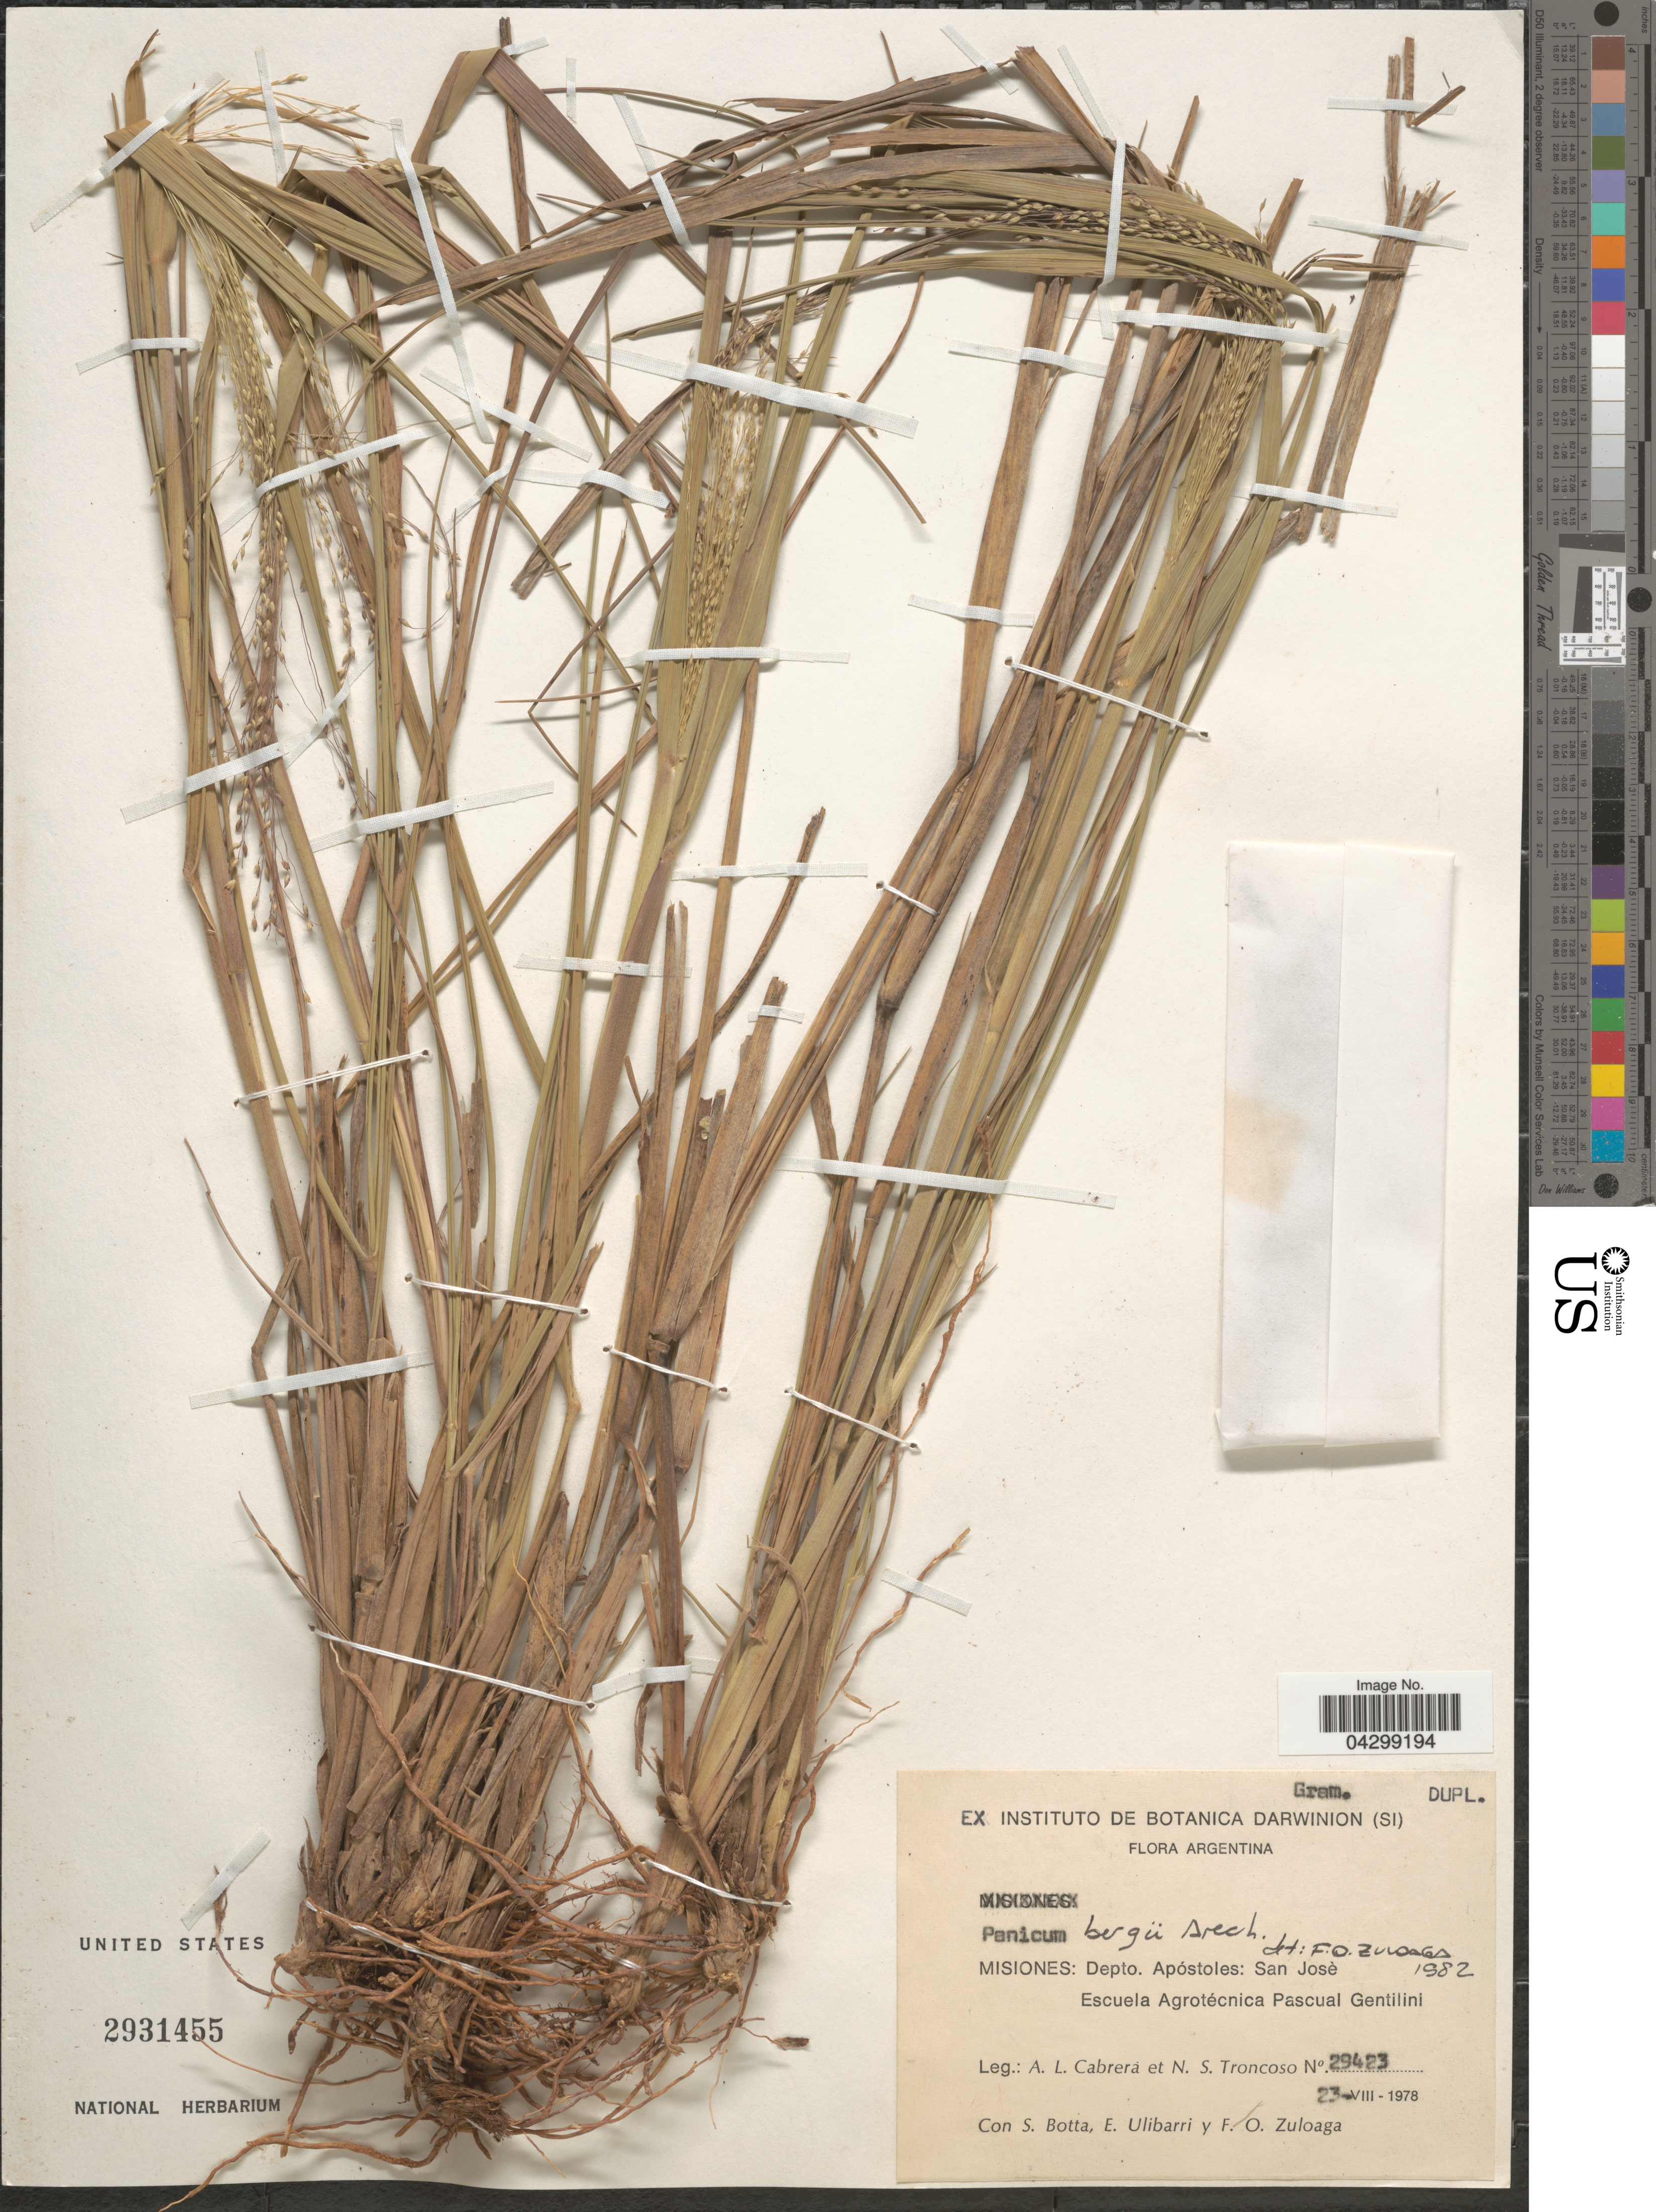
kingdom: Plantae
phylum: Tracheophyta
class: Liliopsida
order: Poales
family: Poaceae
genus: Panicum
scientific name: Panicum bergii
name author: Arechav.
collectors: A. L. Cabrera, N. Troncoso, S. Botta, E. Ulibarri & F. O. Zuloaga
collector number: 29423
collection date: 1978-08-23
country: Argentina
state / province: Misiones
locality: Depto. Apóstoles: San Josè Escuela Agrotécnica Pascual Gentilini.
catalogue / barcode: US 2931455